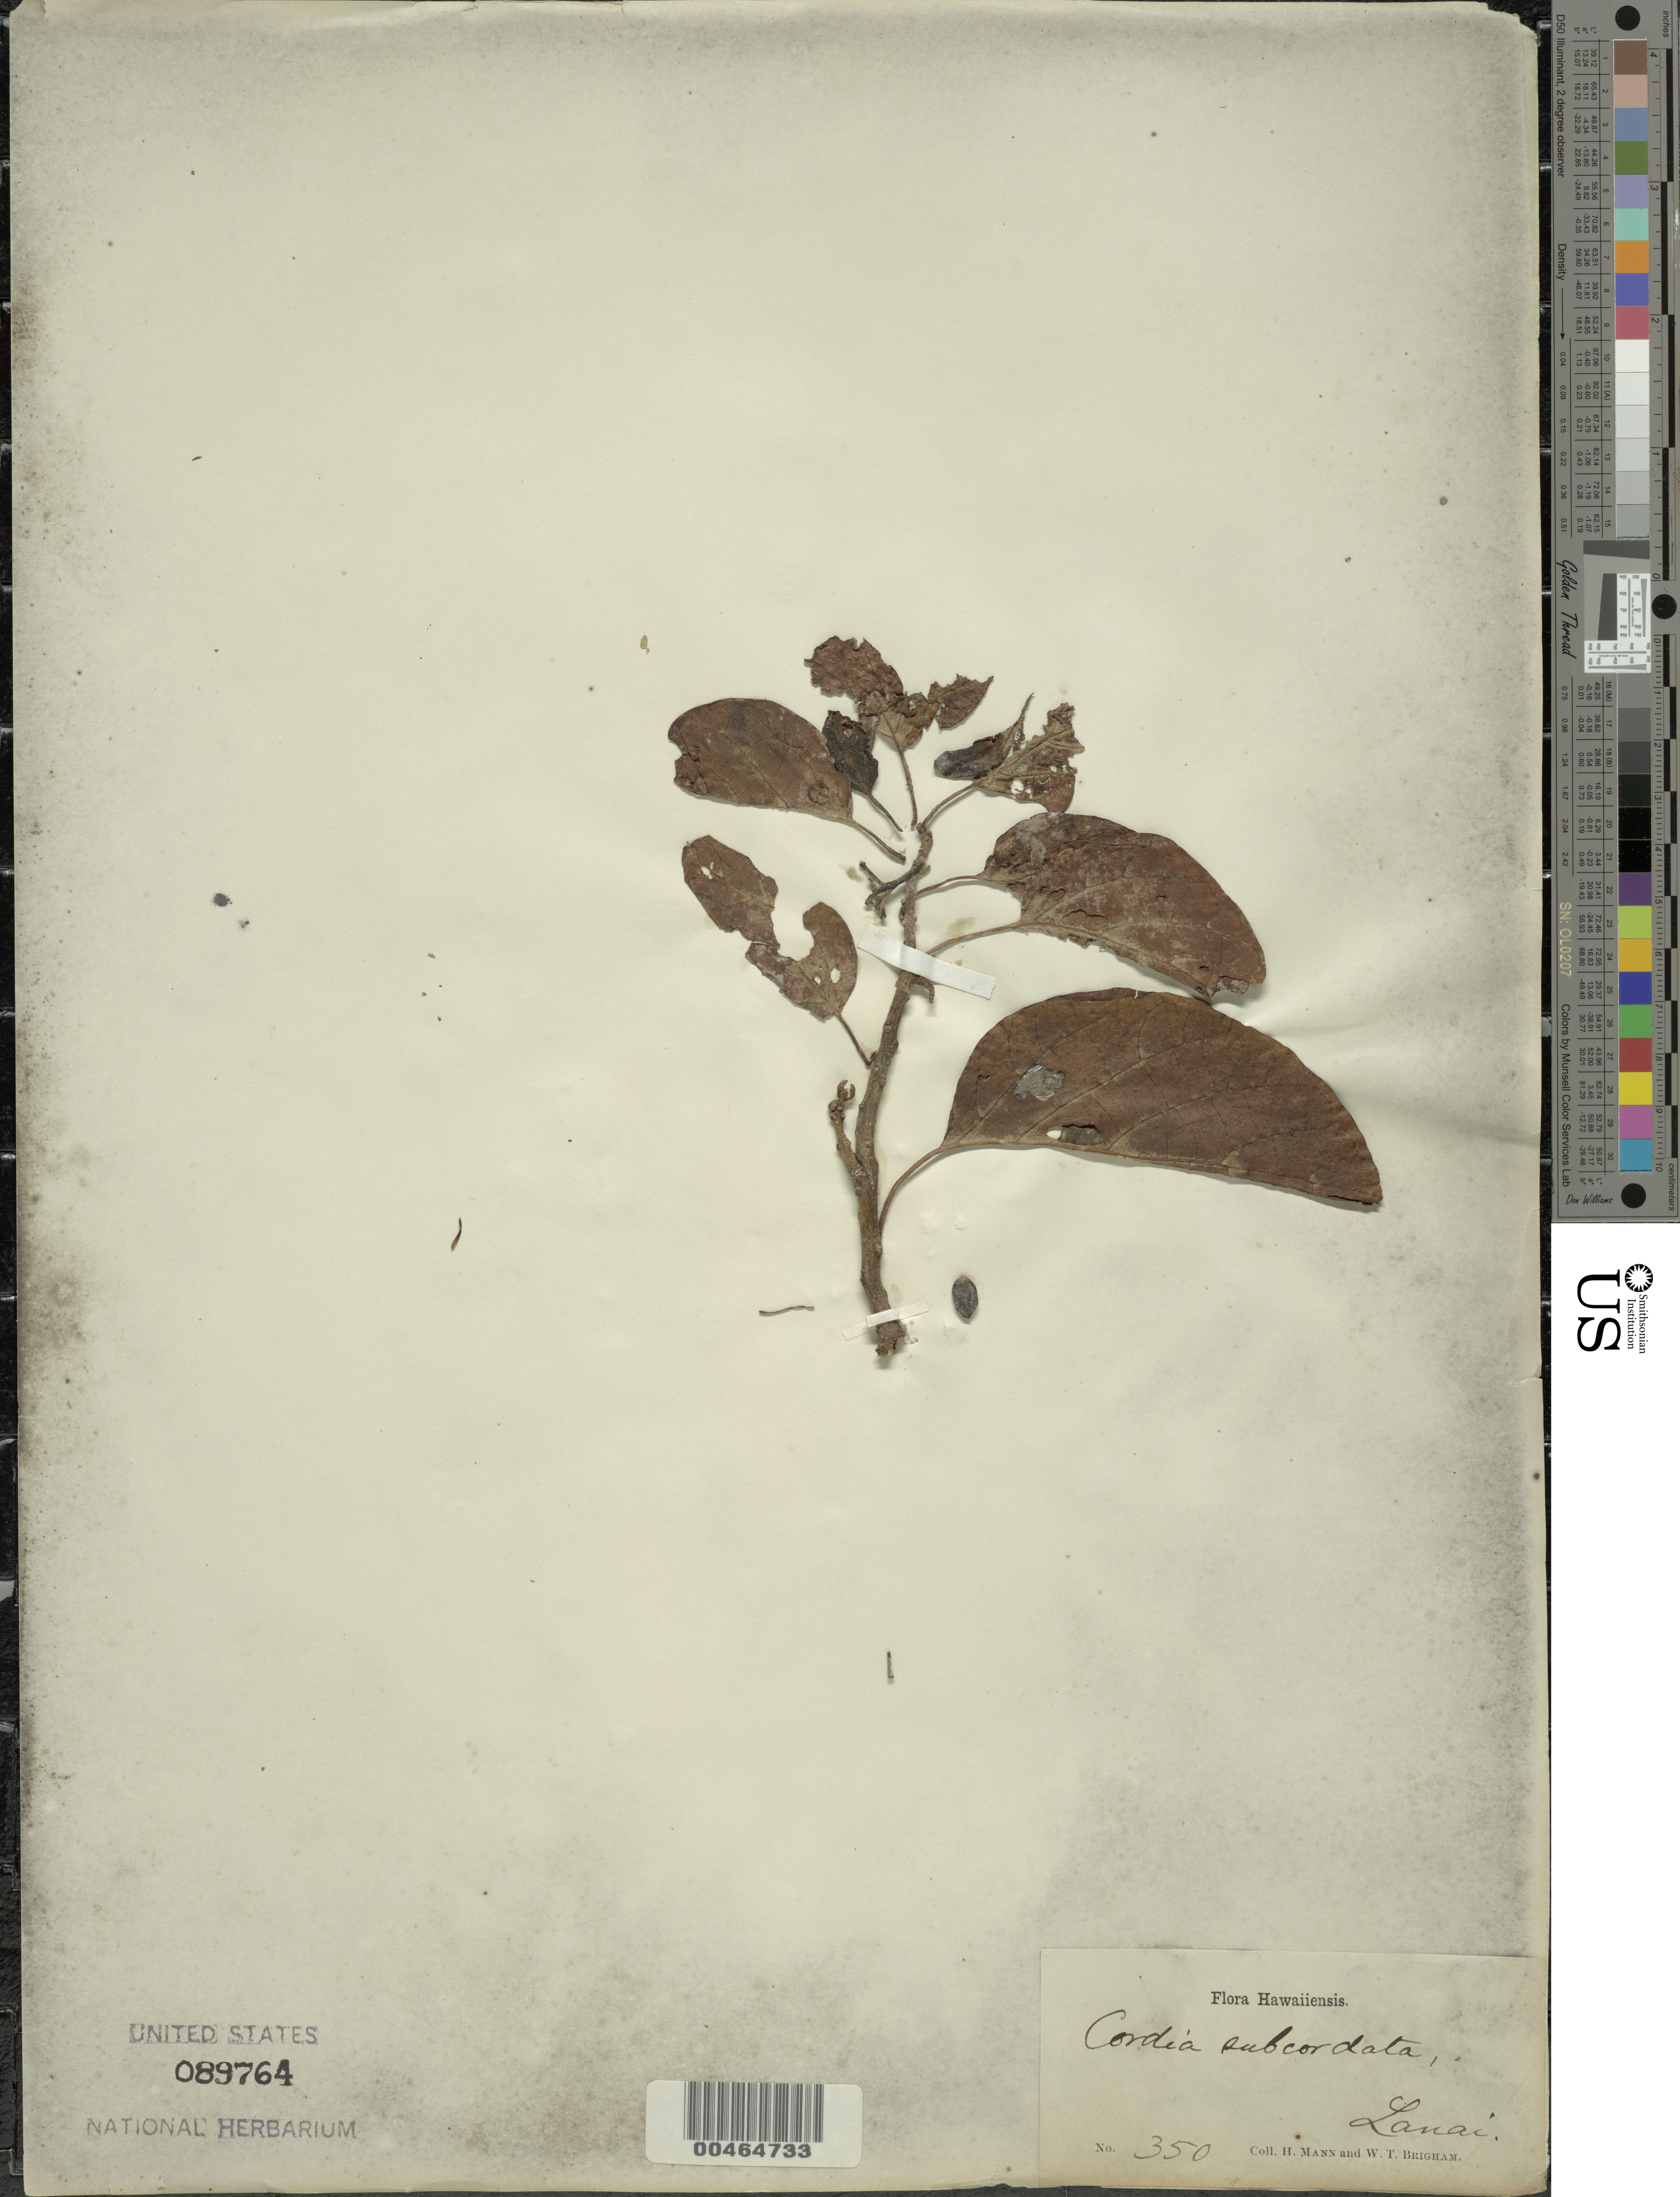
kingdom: Plantae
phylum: Tracheophyta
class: Magnoliopsida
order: Boraginales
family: Cordiaceae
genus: Cordia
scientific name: Cordia subcordata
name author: Lam.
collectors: H. Mann & W. T. Brigham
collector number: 350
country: United States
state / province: Hawaii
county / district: Maui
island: Lana'i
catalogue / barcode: US 89764